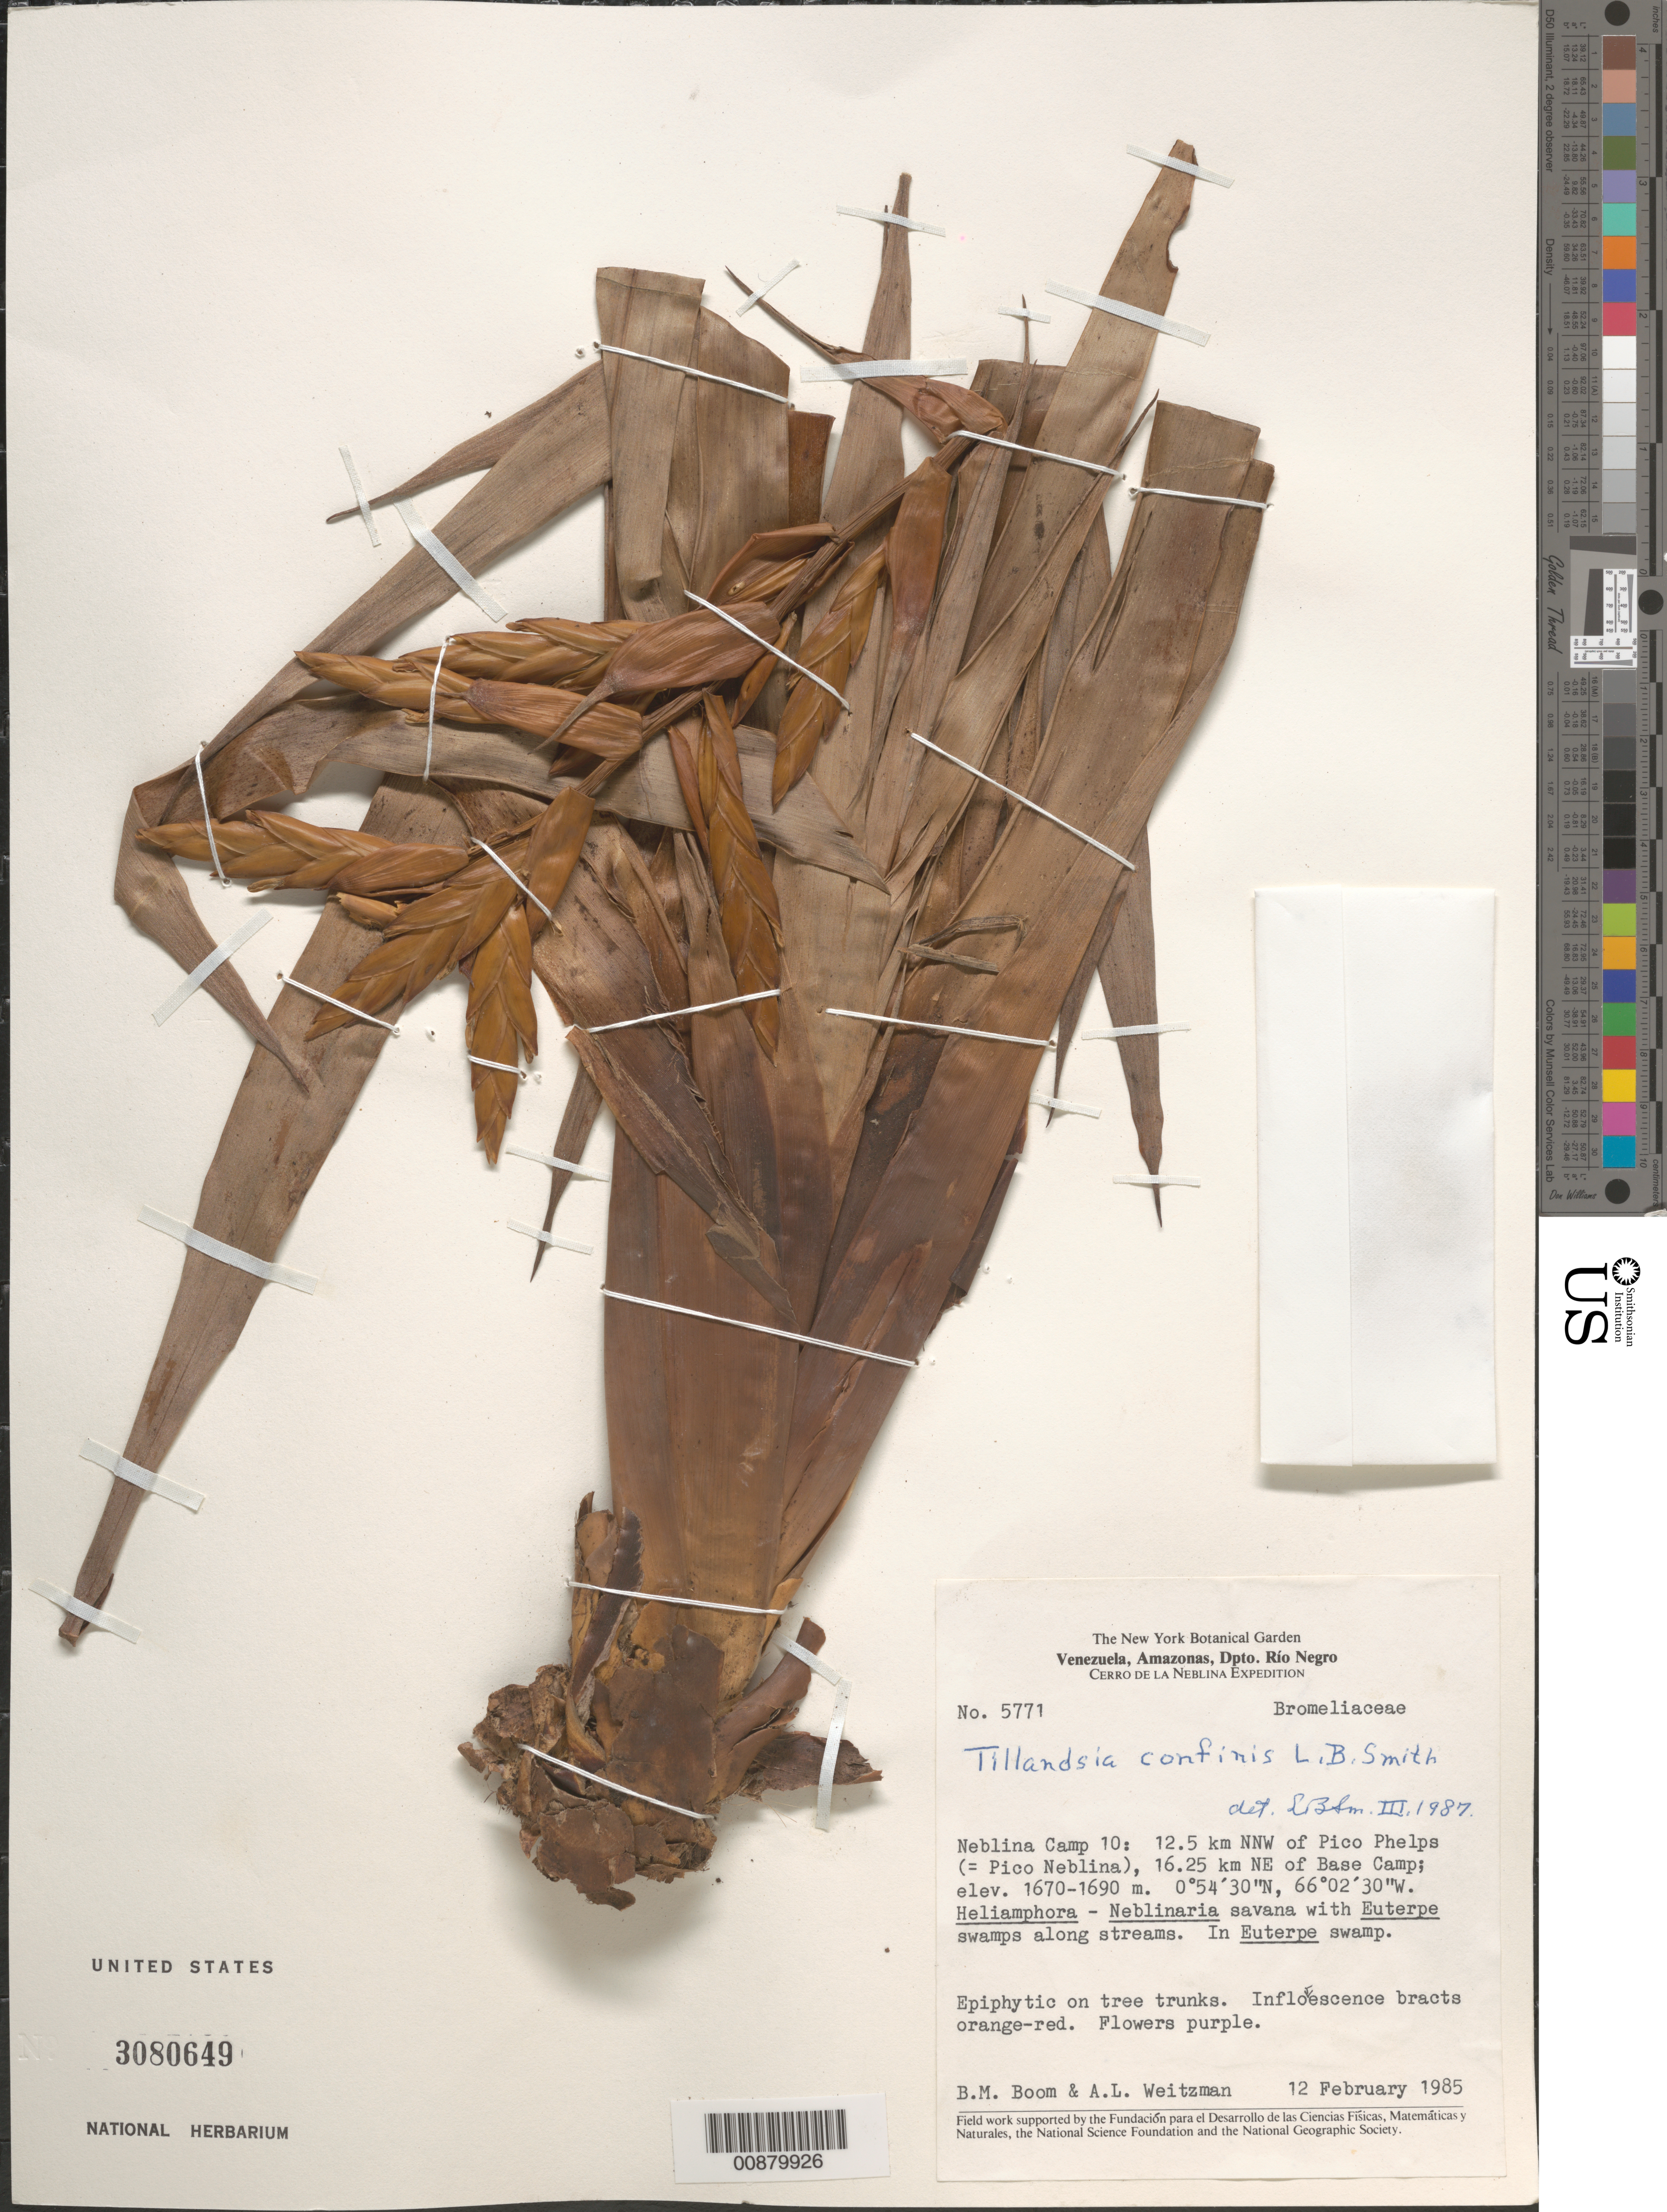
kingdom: Plantae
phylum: Tracheophyta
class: Liliopsida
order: Poales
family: Bromeliaceae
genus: Tillandsia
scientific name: Tillandsia confinis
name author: L.B. Sm.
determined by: Smith, Lyman B., (US), NMNH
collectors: B. M. Boom, A. L. Weitzman & W. R. Buck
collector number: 5771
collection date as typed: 12-Feb-85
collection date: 1985-02-12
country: Venezuela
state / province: Amazonas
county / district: Río Negro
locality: Neblina Camp 10. 12.5 km NNW of Pico Phelps (=Pico Neblina),16.25 km NE of Base Camp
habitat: Heliamphora-Neblinaria savanna with Euterpe swamps along streams; in Euterpe swamp; on tree trunks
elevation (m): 1670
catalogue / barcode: US 3080649